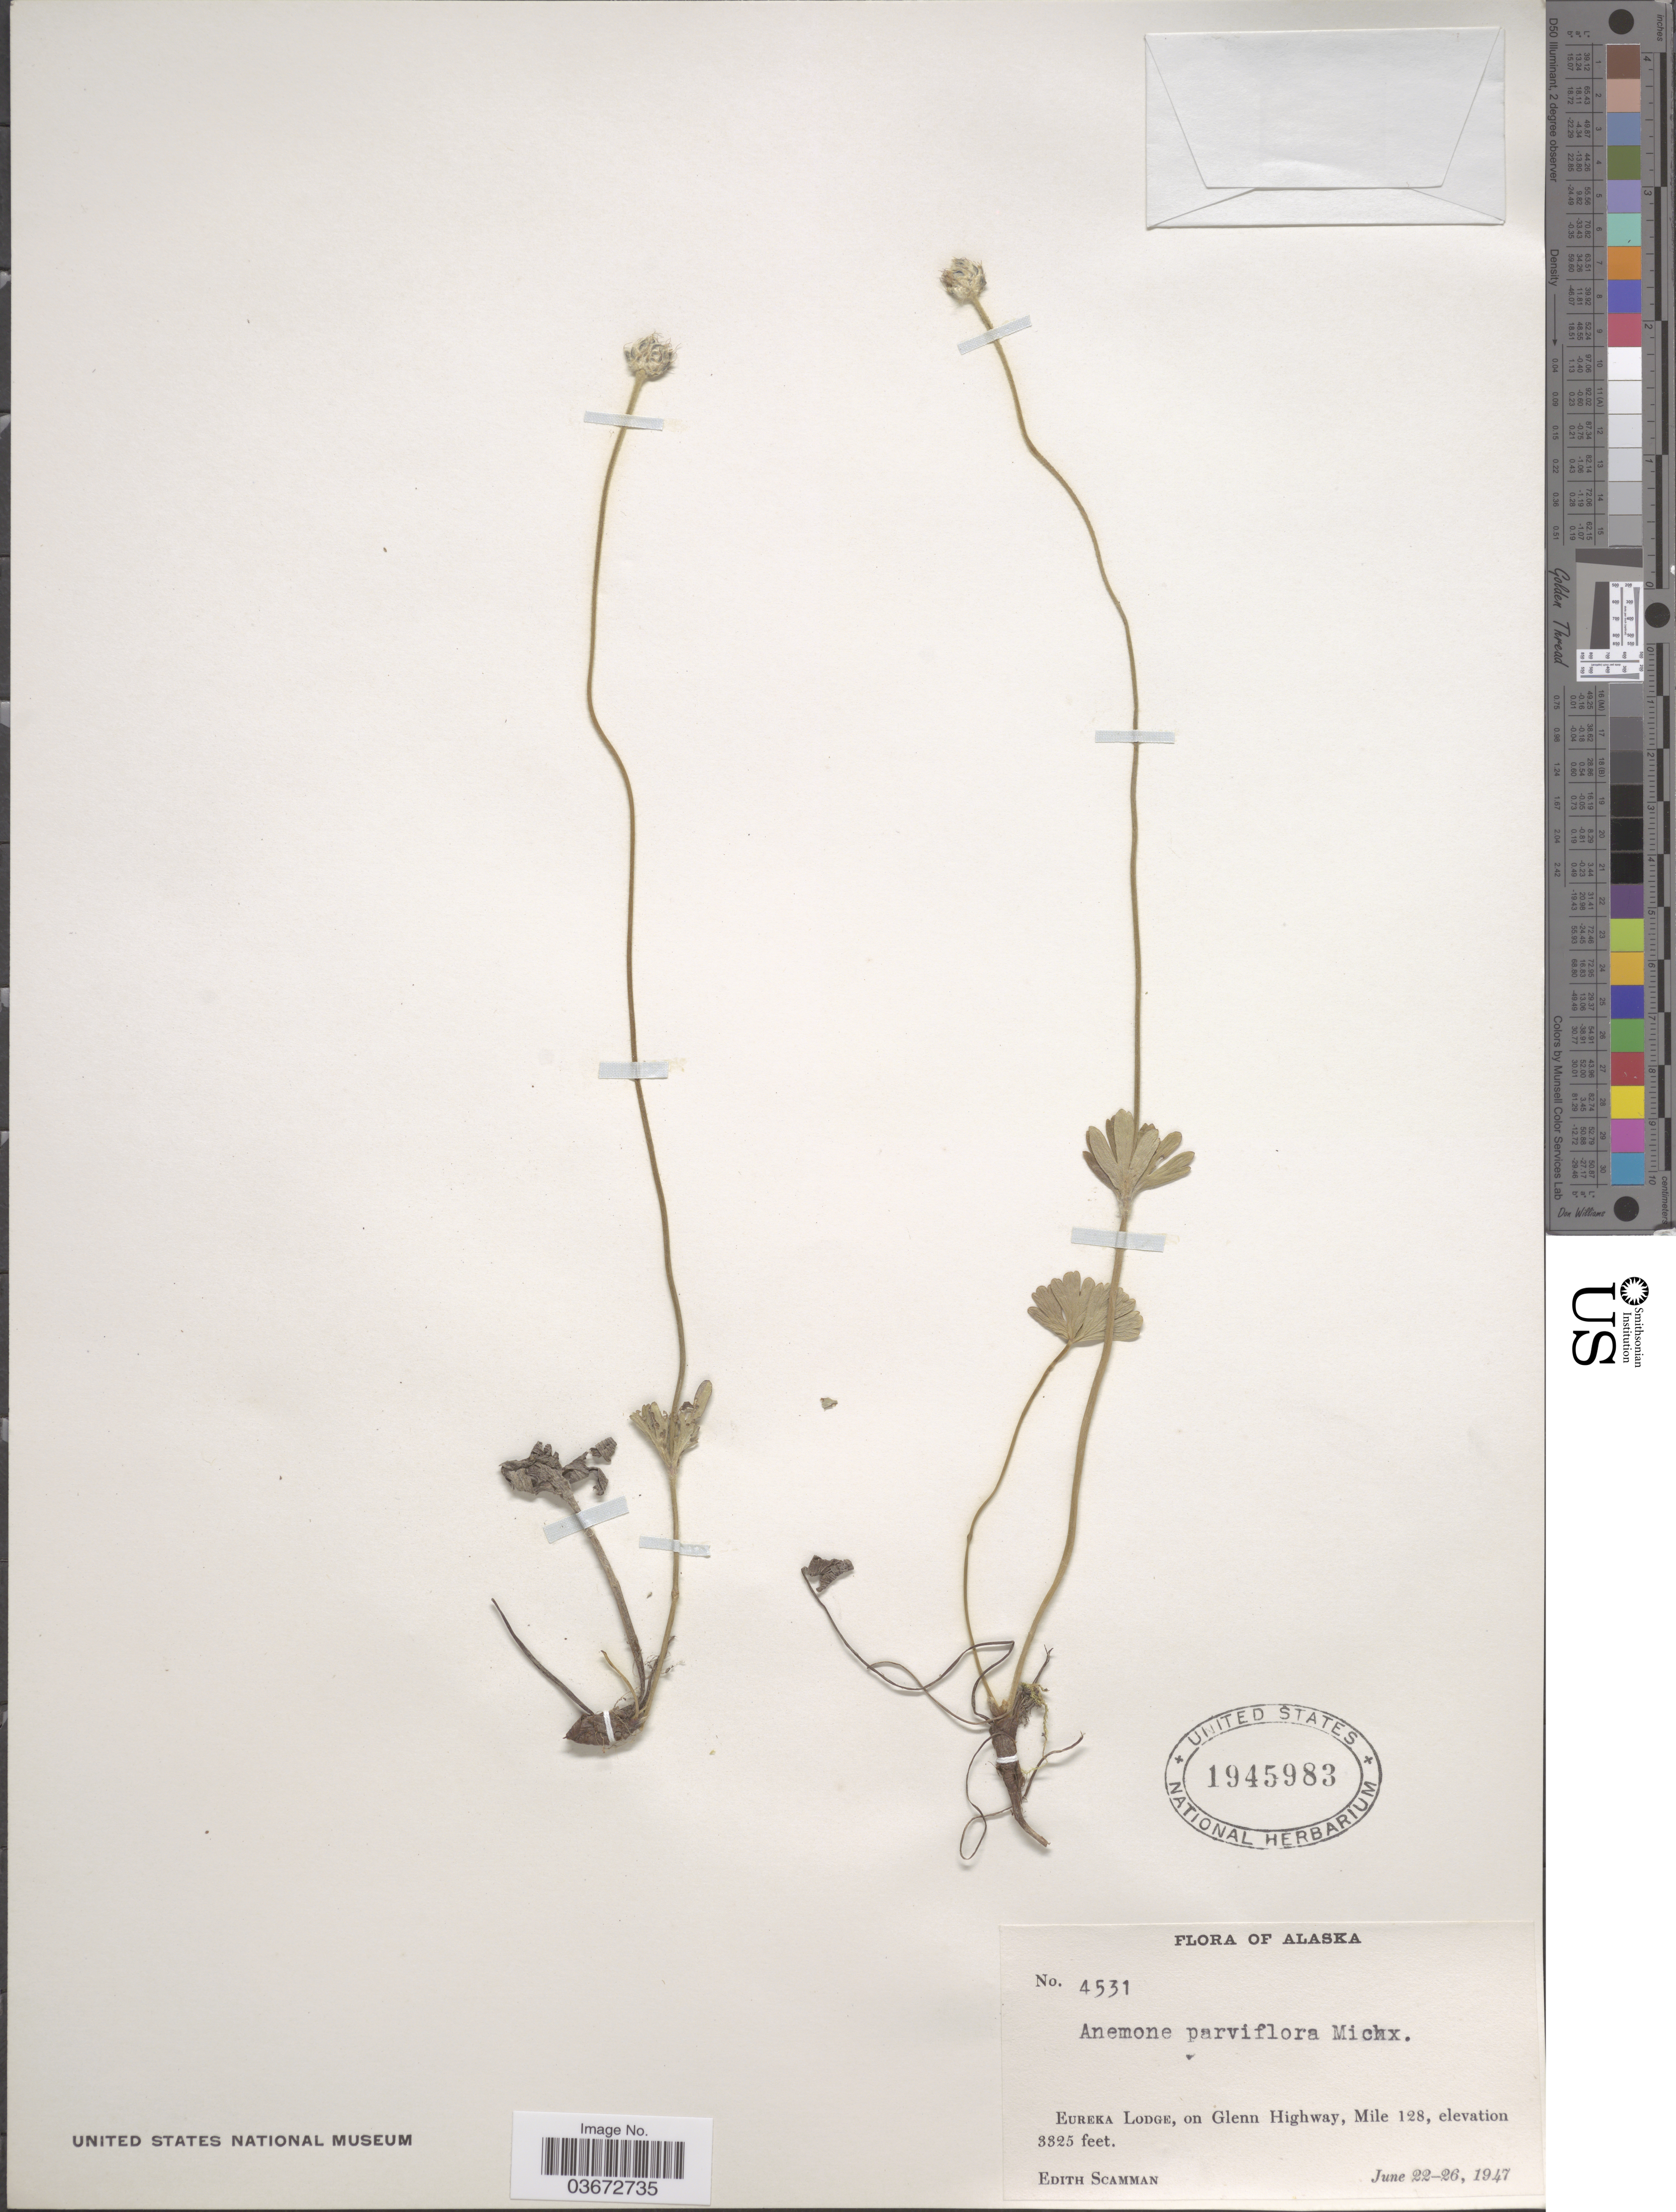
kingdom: Plantae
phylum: Tracheophyta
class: Magnoliopsida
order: Ranunculales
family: Ranunculaceae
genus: Anemone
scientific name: Anemone parviflora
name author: Michx.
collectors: E. Scamman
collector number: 4531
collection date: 1947-06-22/1947-06-26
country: United States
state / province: Alaska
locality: Eureka Lodge, on Glenn Highway, Mile 128.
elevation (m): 1013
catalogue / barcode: US 1945983